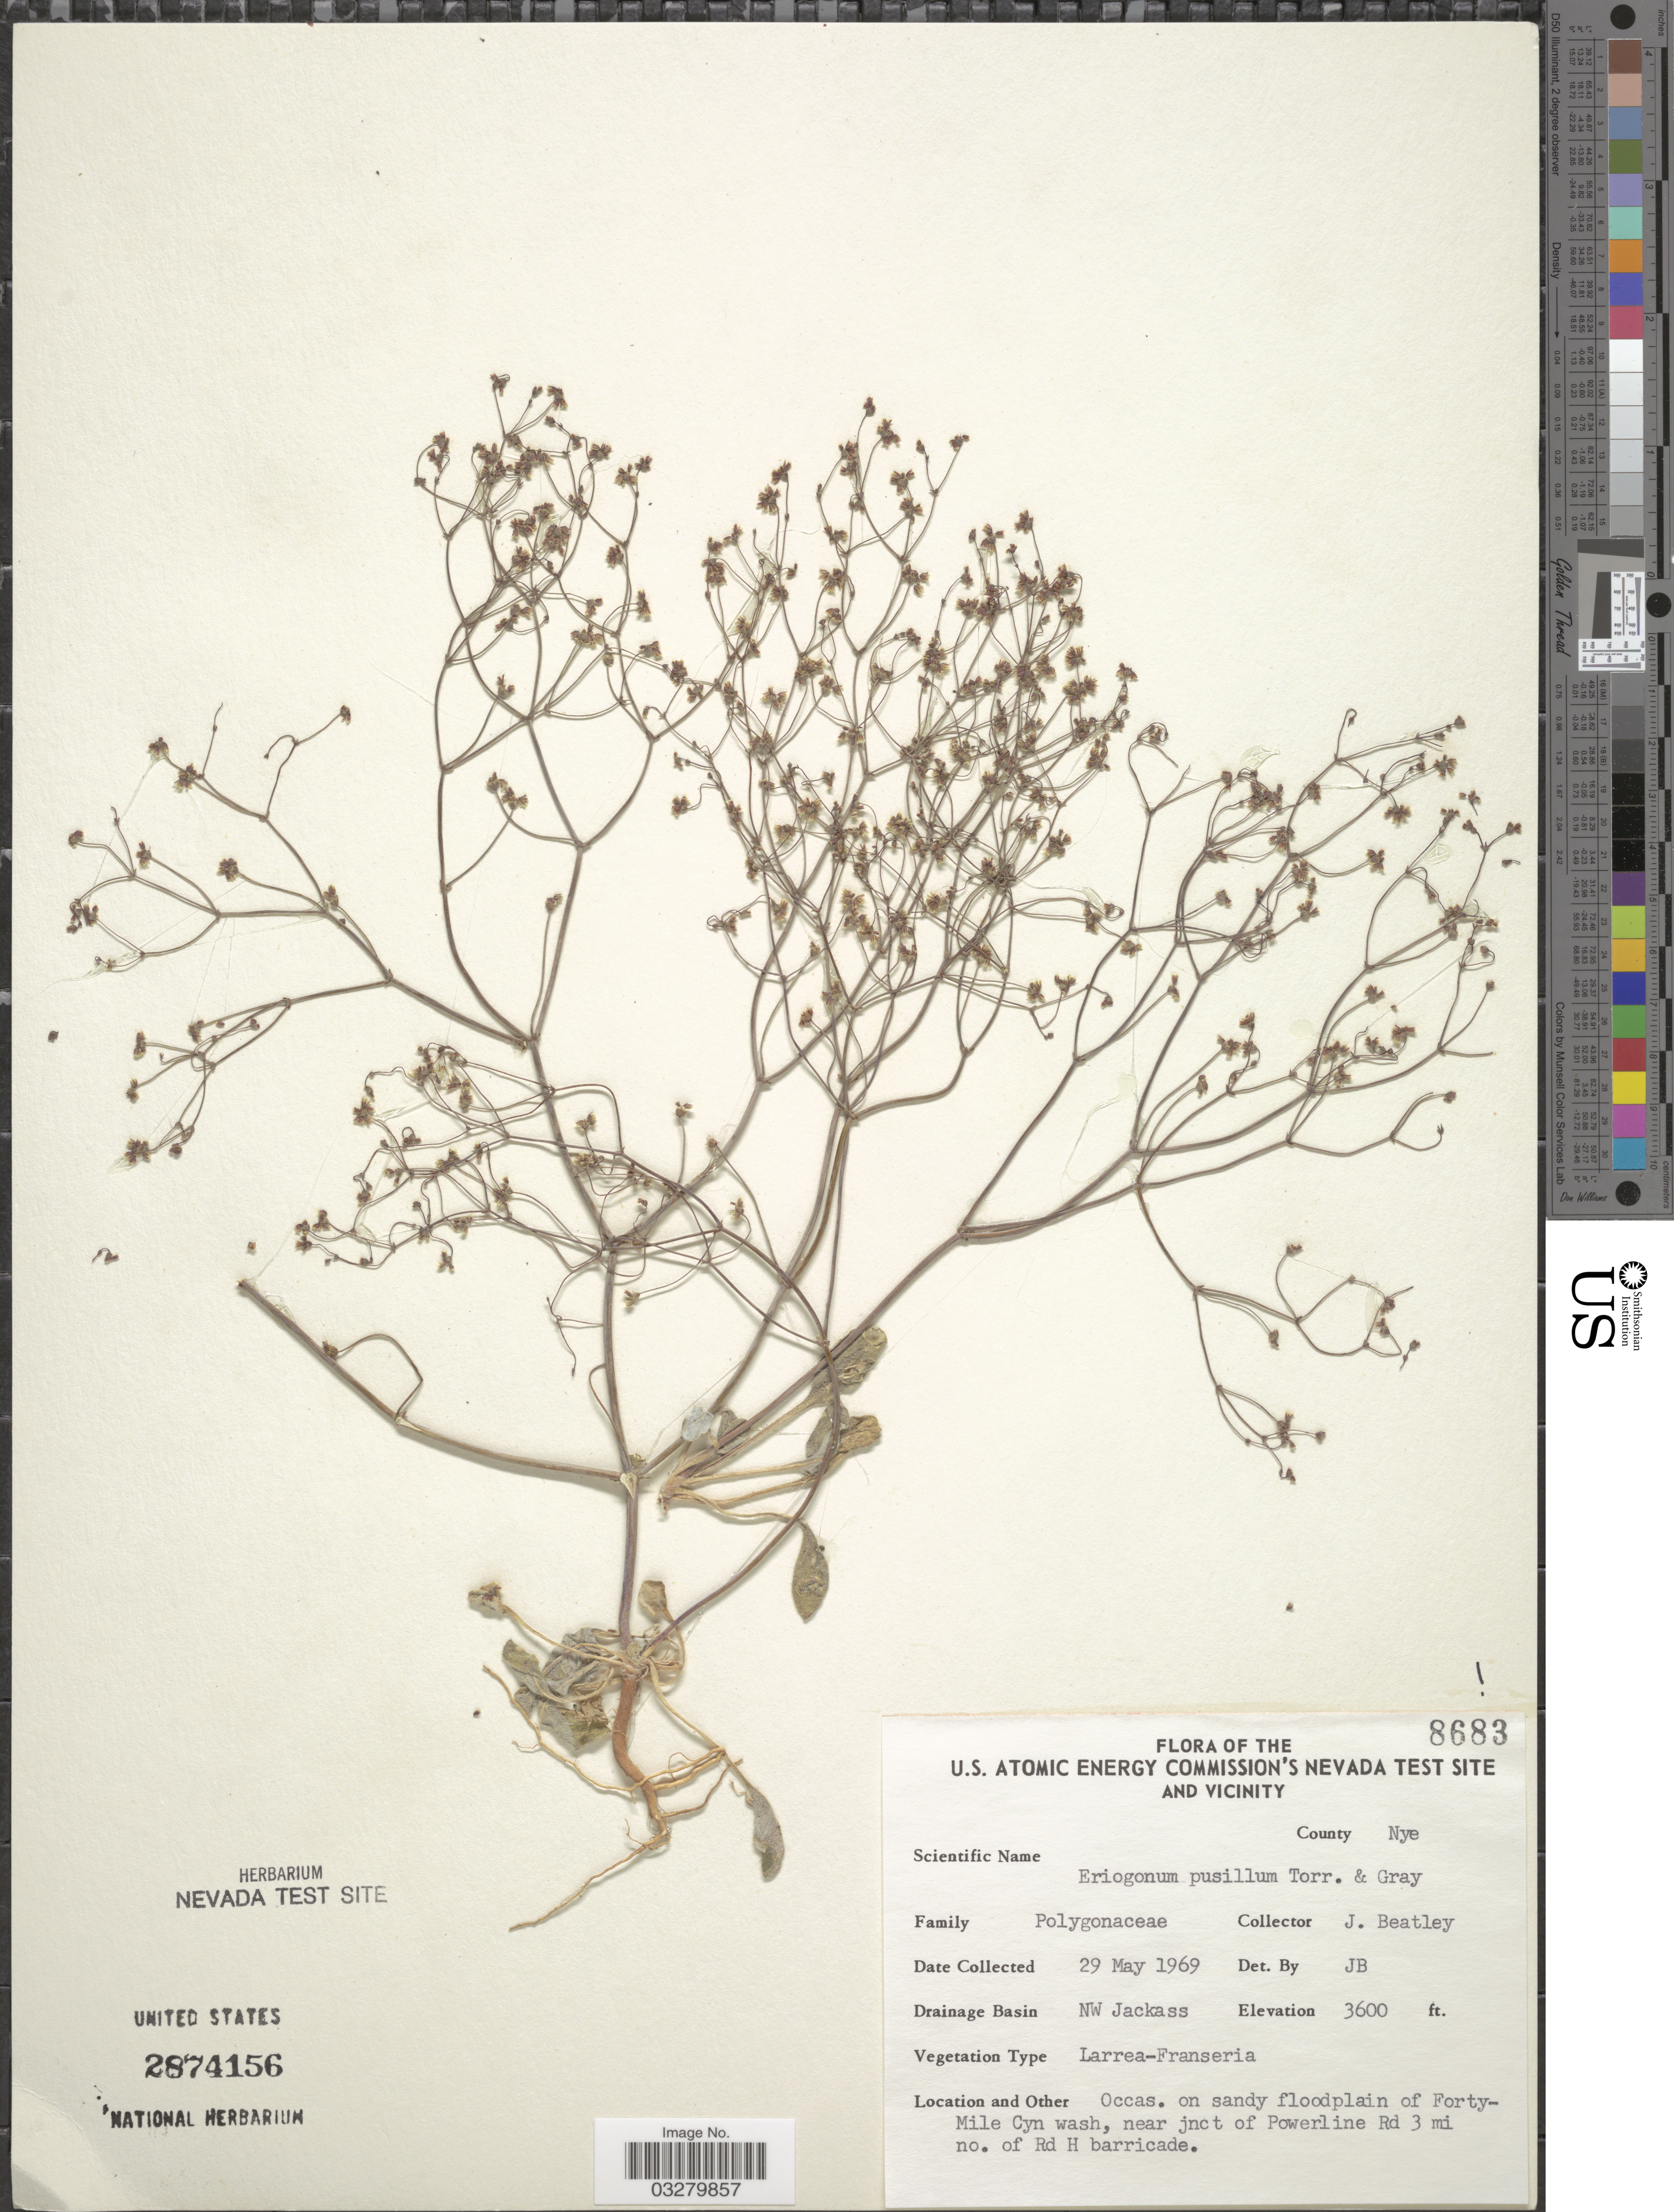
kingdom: Plantae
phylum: Tracheophyta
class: Magnoliopsida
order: Caryophyllales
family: Polygonaceae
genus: Eriogonum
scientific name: Eriogonum pusillum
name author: Torr. & A. Gray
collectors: J. C. Beatley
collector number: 8683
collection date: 1969-05-29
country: United States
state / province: Nevada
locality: U.S. Atomic Energy Commission's Nevada Test Site and Vicinity. County Nye. Drainage Basin NW Jackass. Occas. on sandy floodplain of Forty-Mile Cyn wash, near jnct of Powerline Rd 3 mi no. of Rd H barricade.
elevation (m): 1097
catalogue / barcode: US 2874156